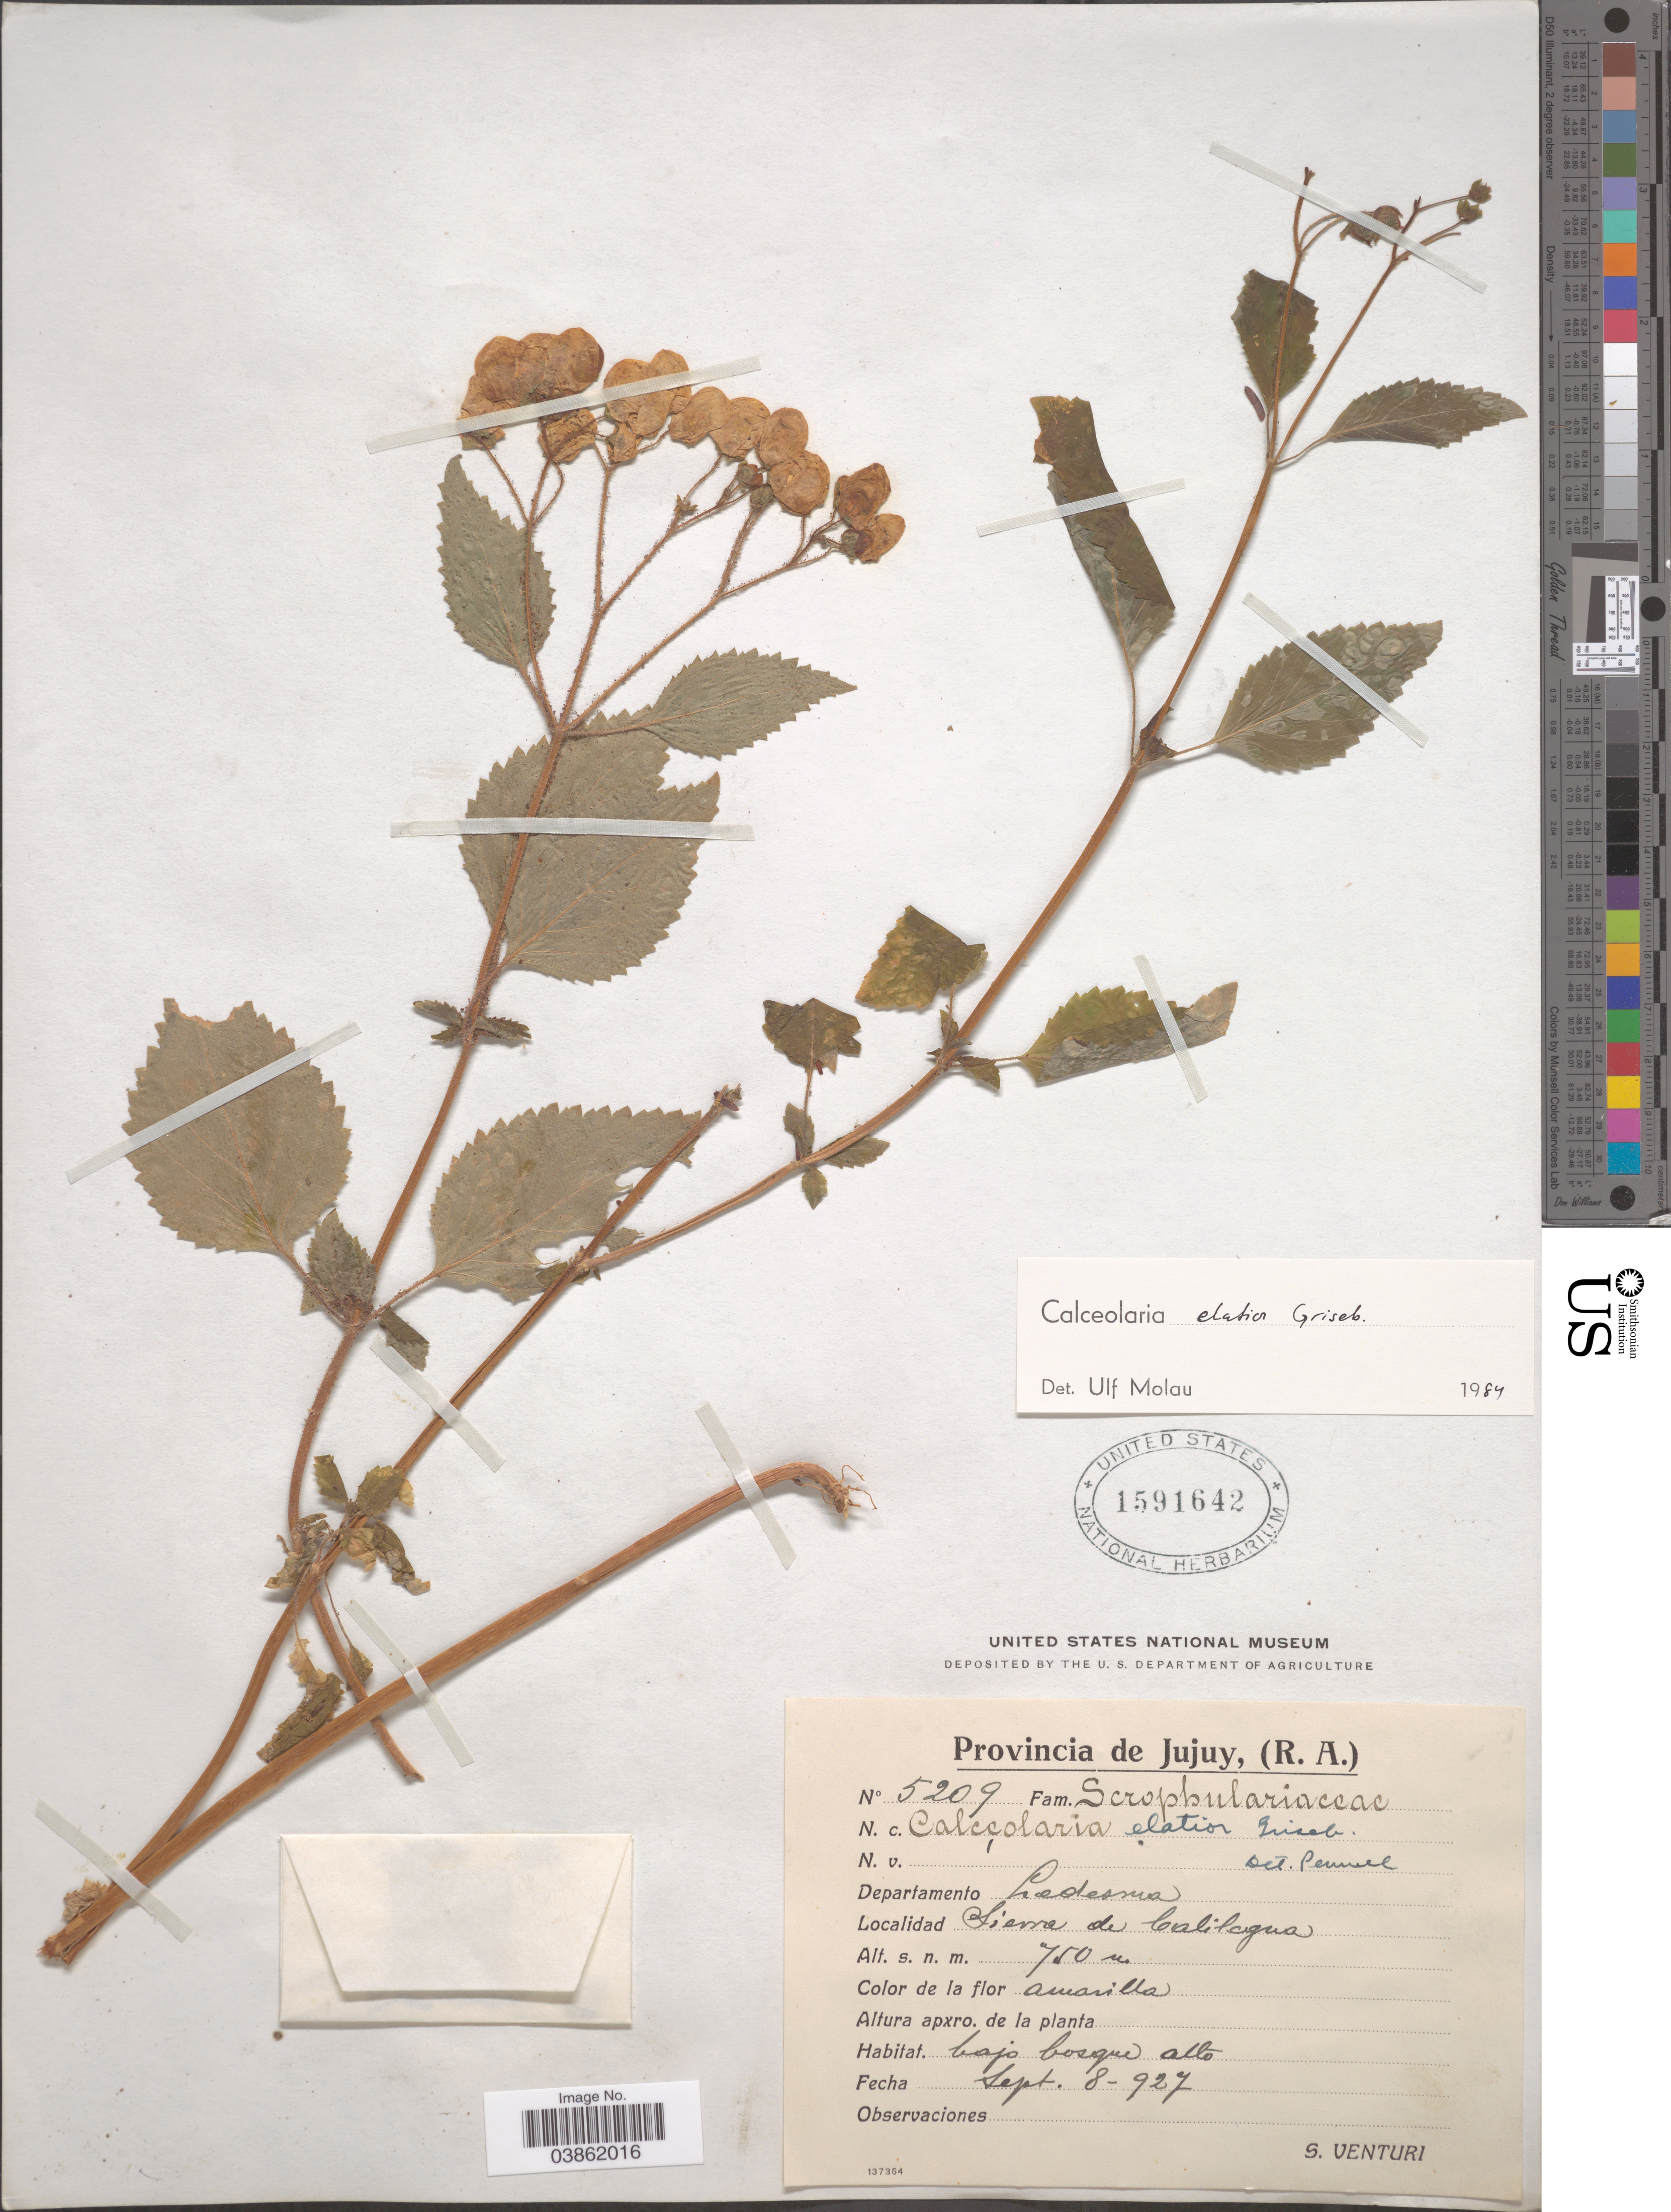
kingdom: Plantae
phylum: Tracheophyta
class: Magnoliopsida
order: Lamiales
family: Calceolariaceae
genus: Calceolaria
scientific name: Calceolaria elatior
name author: Griseb.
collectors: S. Venturi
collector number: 5209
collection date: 1927-09-08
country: Argentina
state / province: Jujuy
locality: Departamento Ledesma. Sierra de Calilegua.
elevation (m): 750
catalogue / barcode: US 1591642